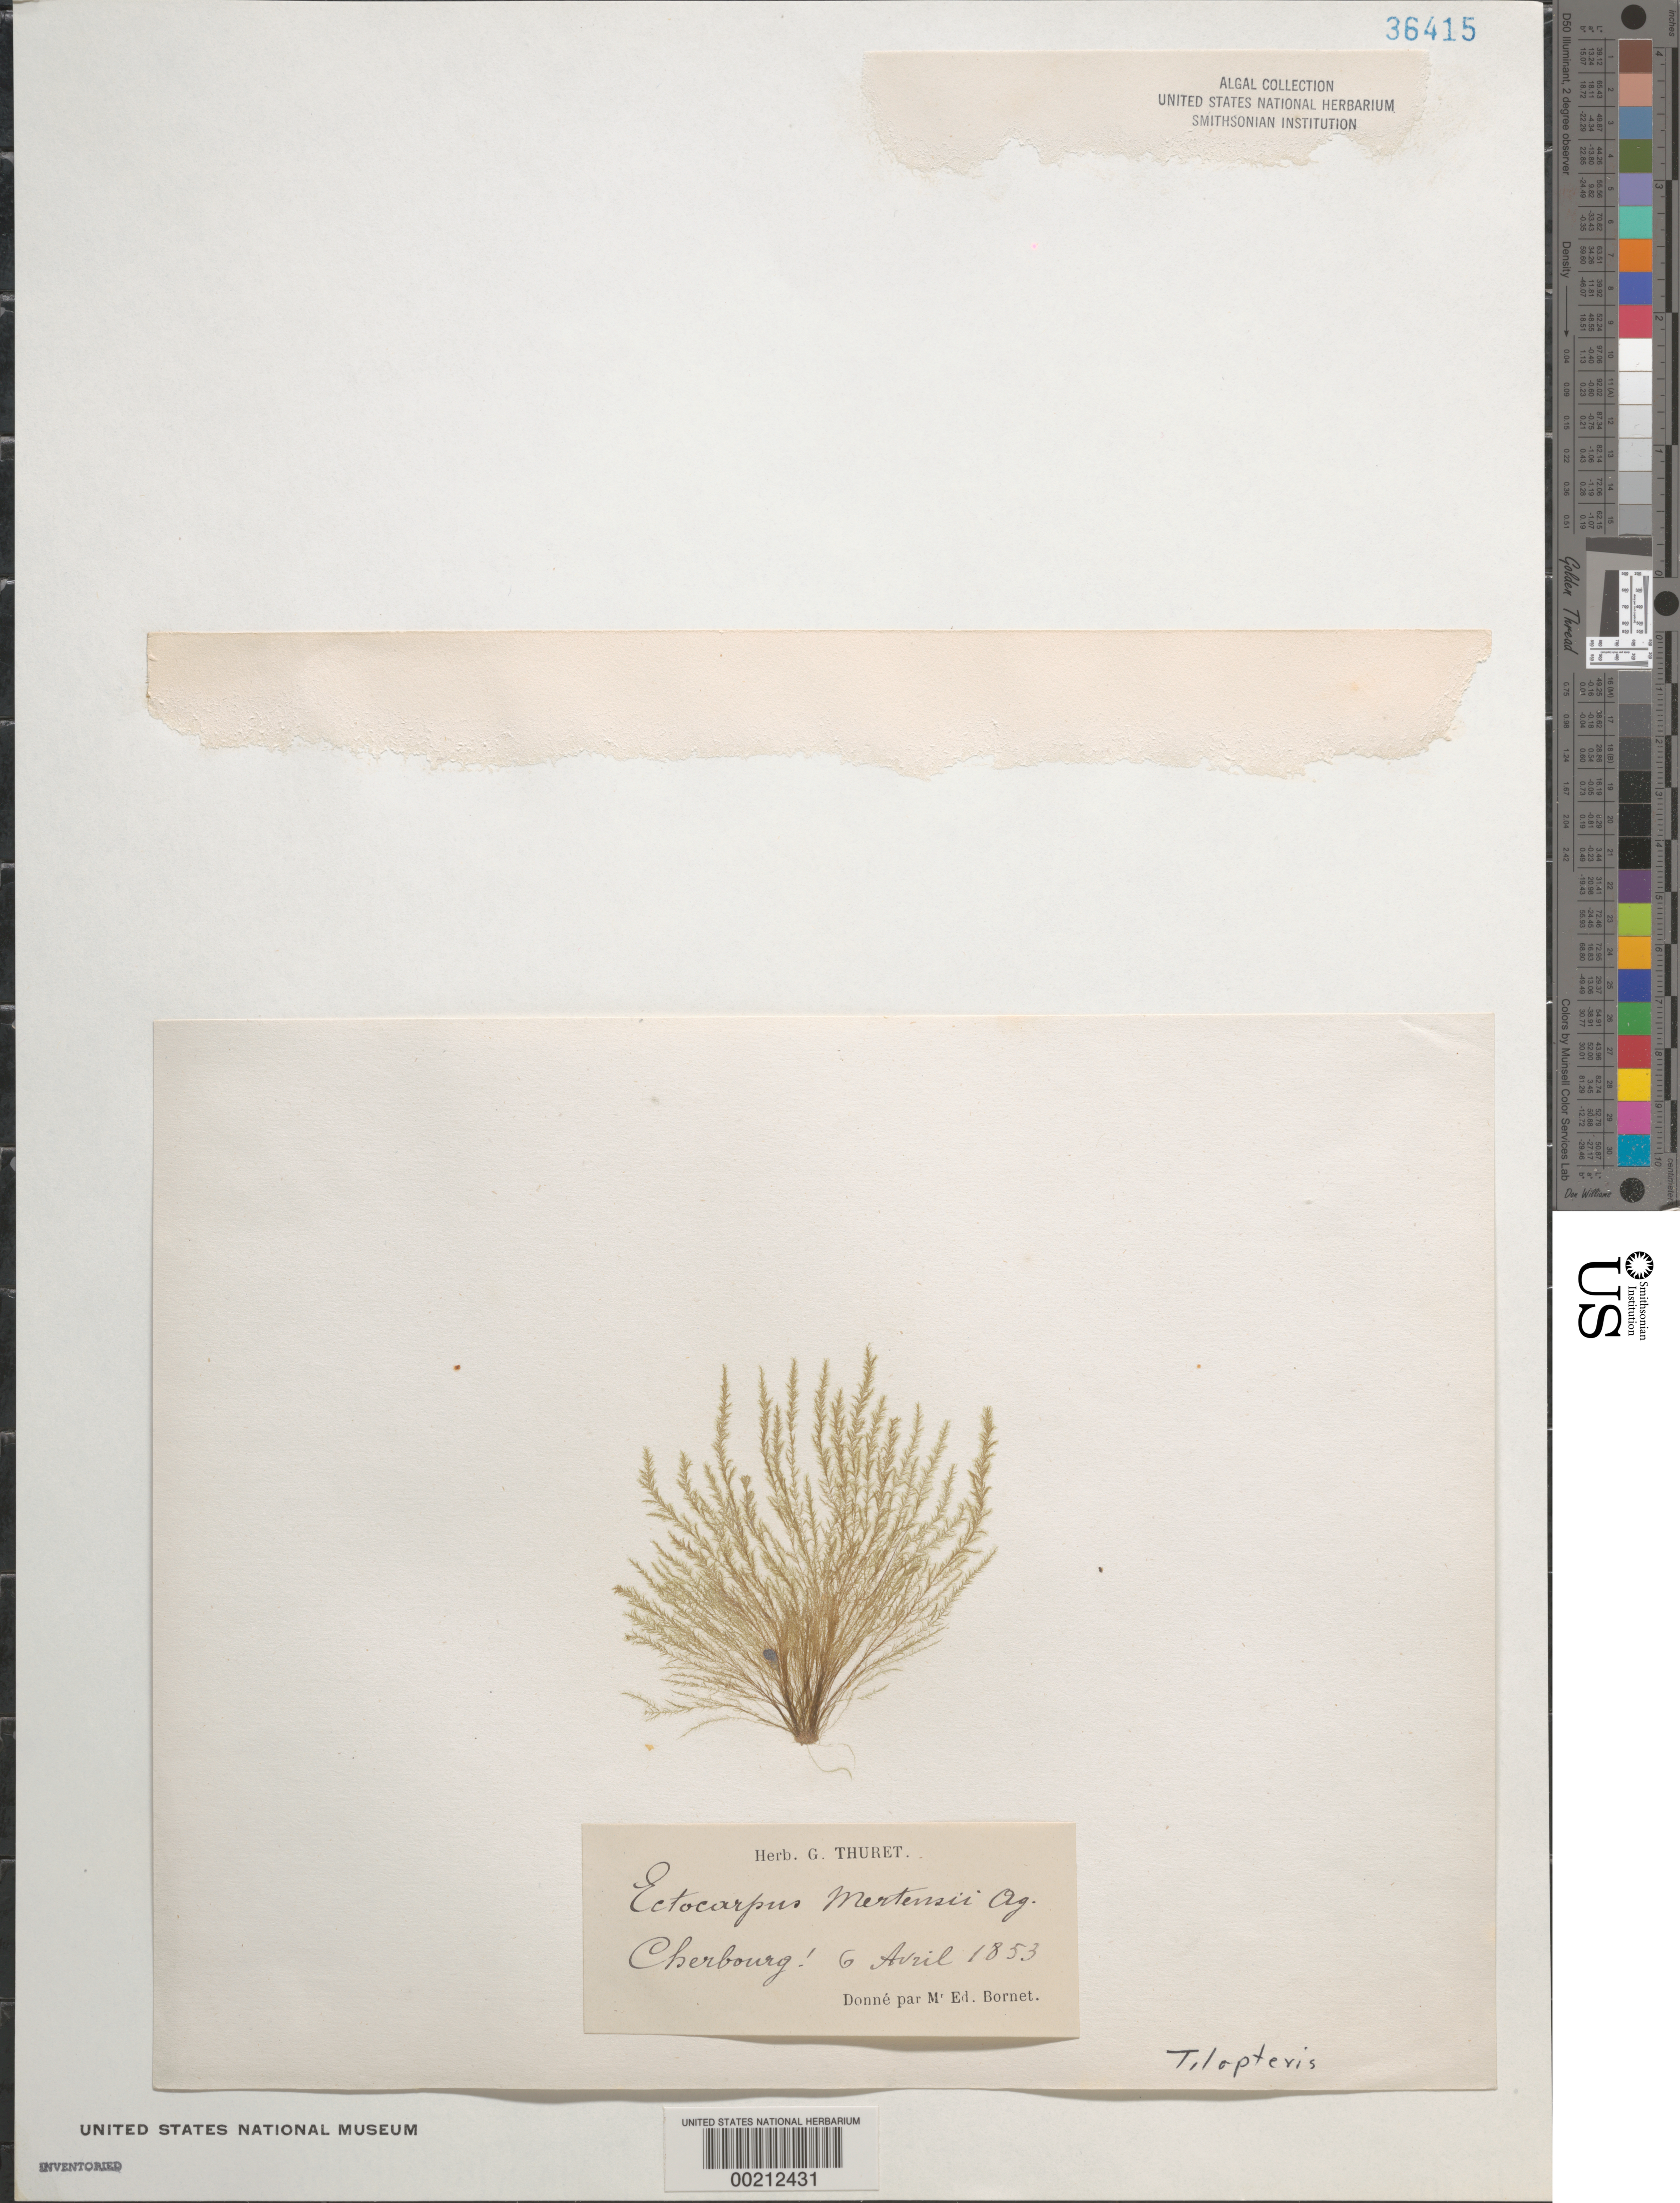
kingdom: Chromista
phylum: Ochrophyta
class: Phaeophyceae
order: Tilopteridales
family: Tilopteridaceae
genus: Tilopteris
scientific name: Tilopteris mertensii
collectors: Thuret, G. (herbarium)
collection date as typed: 06 Apr 1853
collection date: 1853-04-06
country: France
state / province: Normandie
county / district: Manche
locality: Cherbourg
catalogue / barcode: US 36415